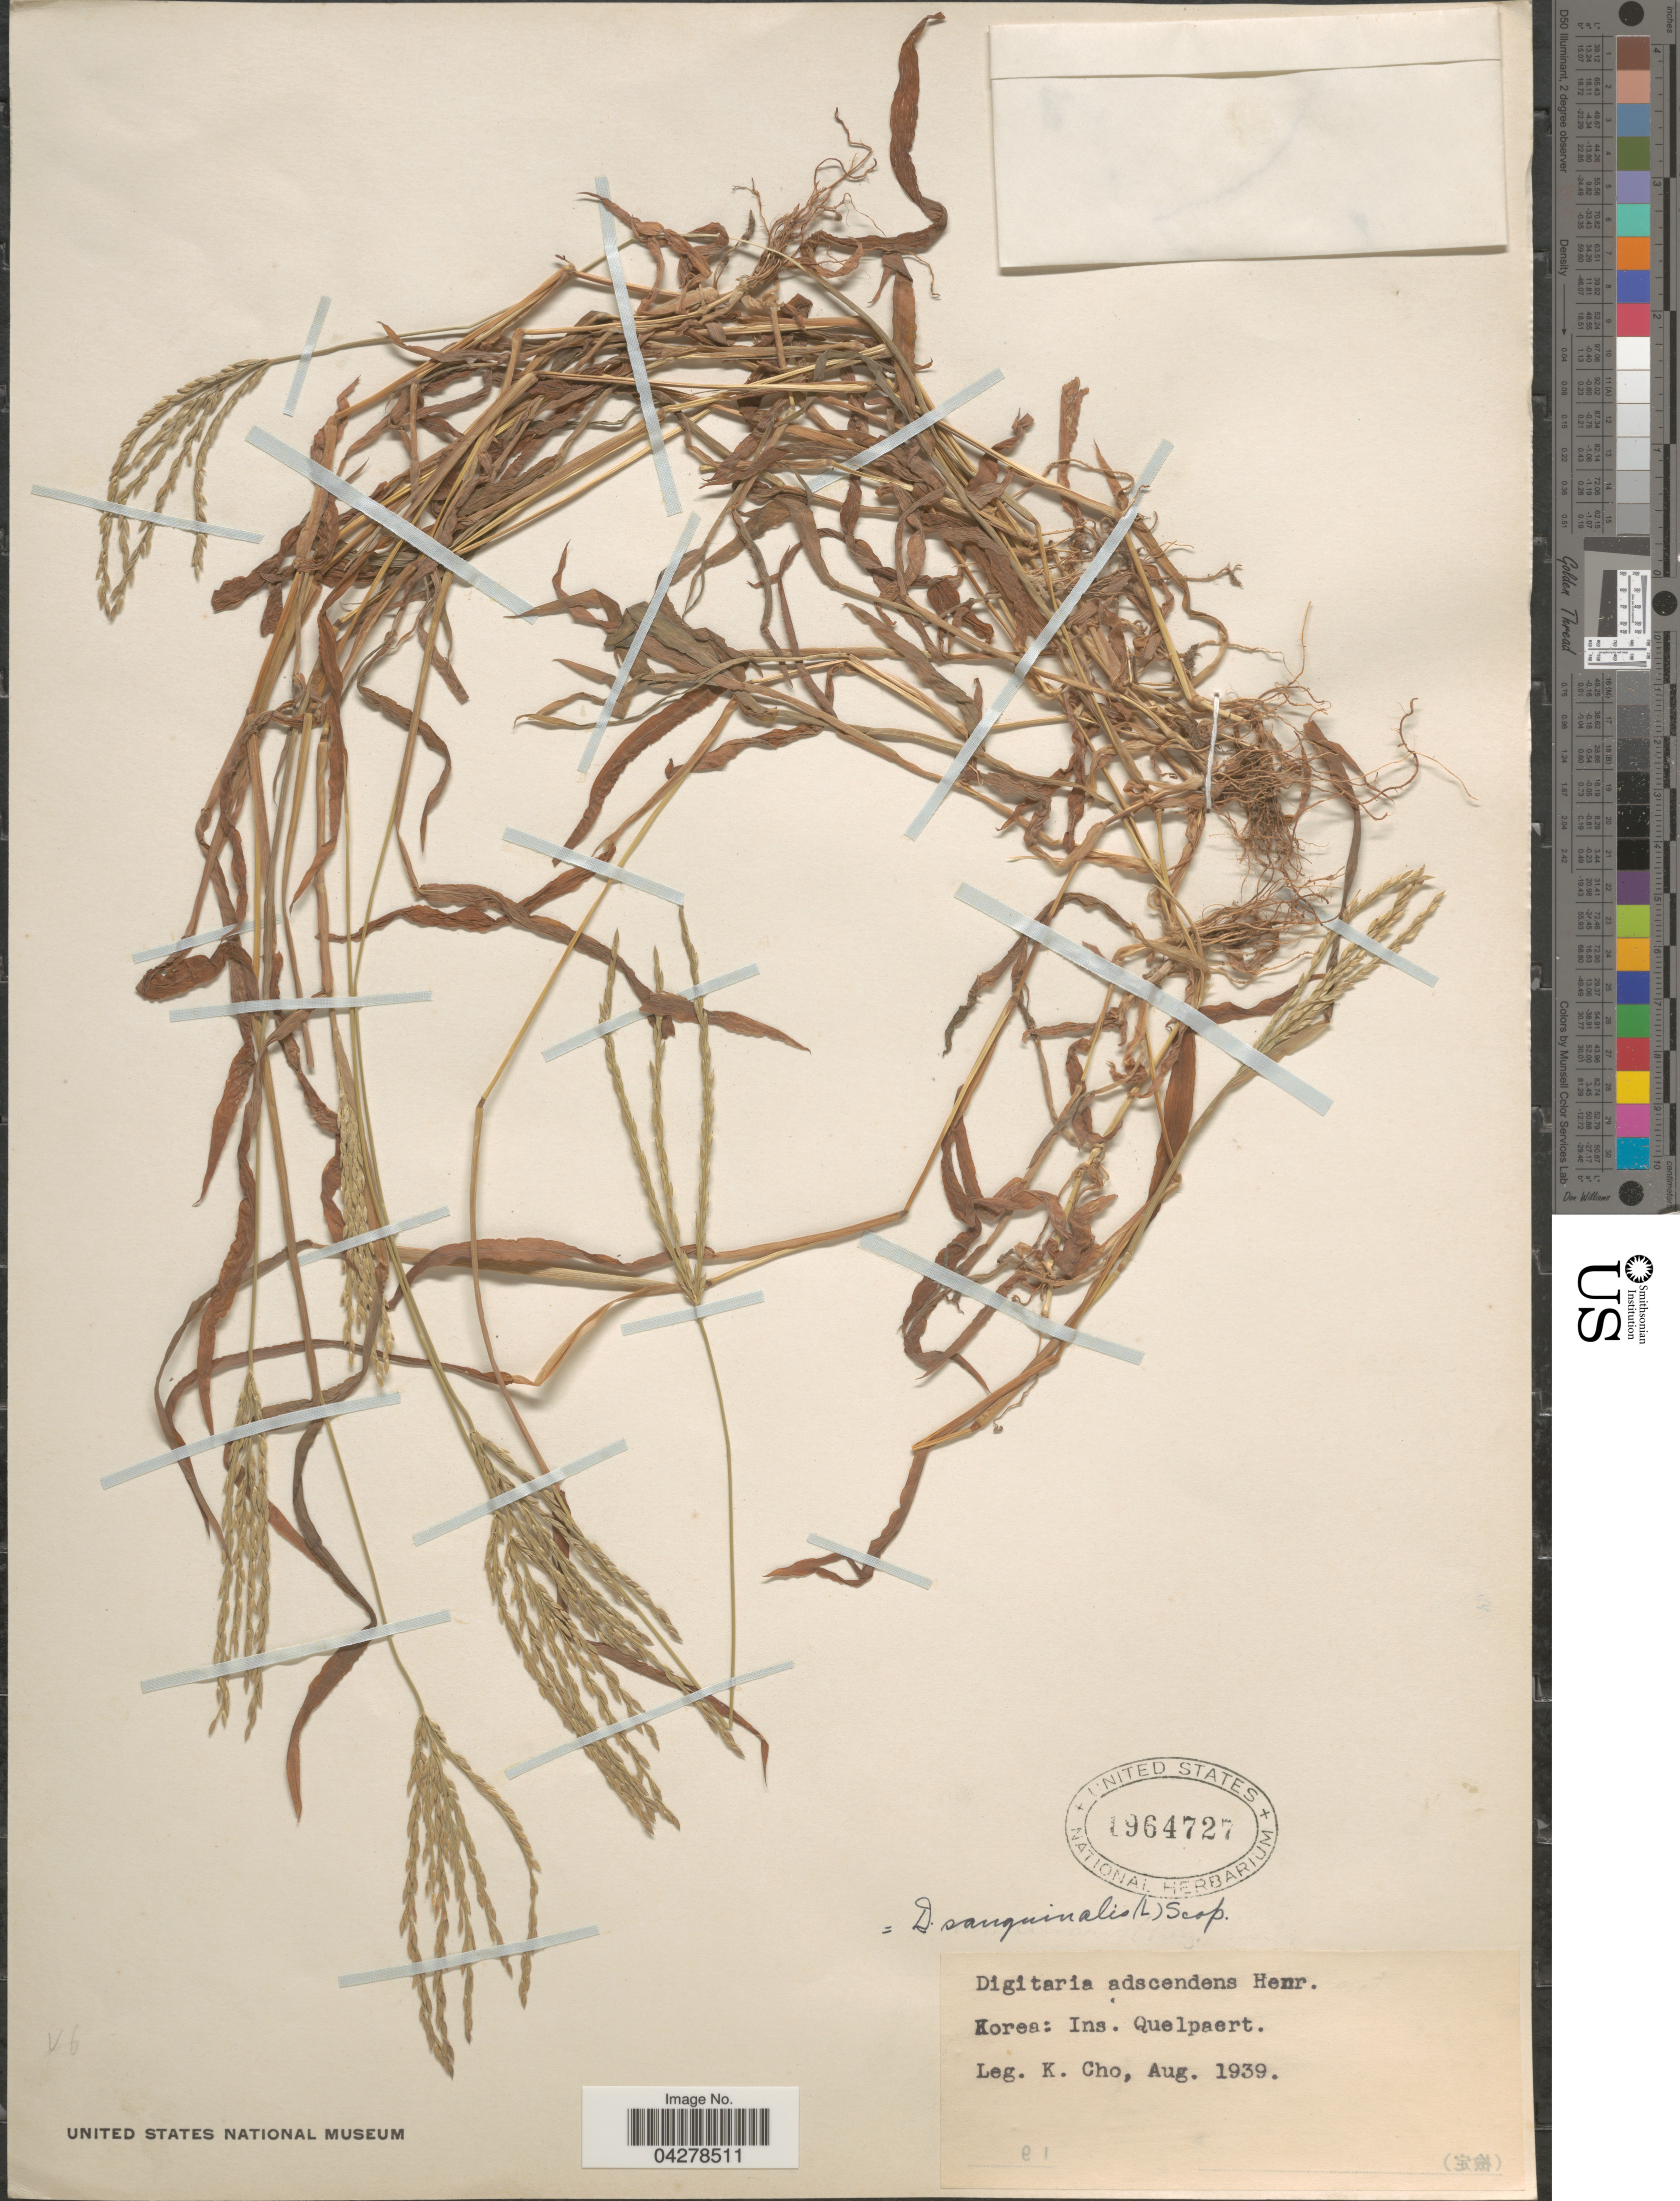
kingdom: Plantae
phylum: Tracheophyta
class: Liliopsida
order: Poales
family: Poaceae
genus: Digitaria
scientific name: Digitaria sanguinalis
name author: (L.) Scop.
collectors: K. Chô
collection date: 1939-08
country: South Korea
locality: Ins. Quelpaert.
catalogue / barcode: US 1964727